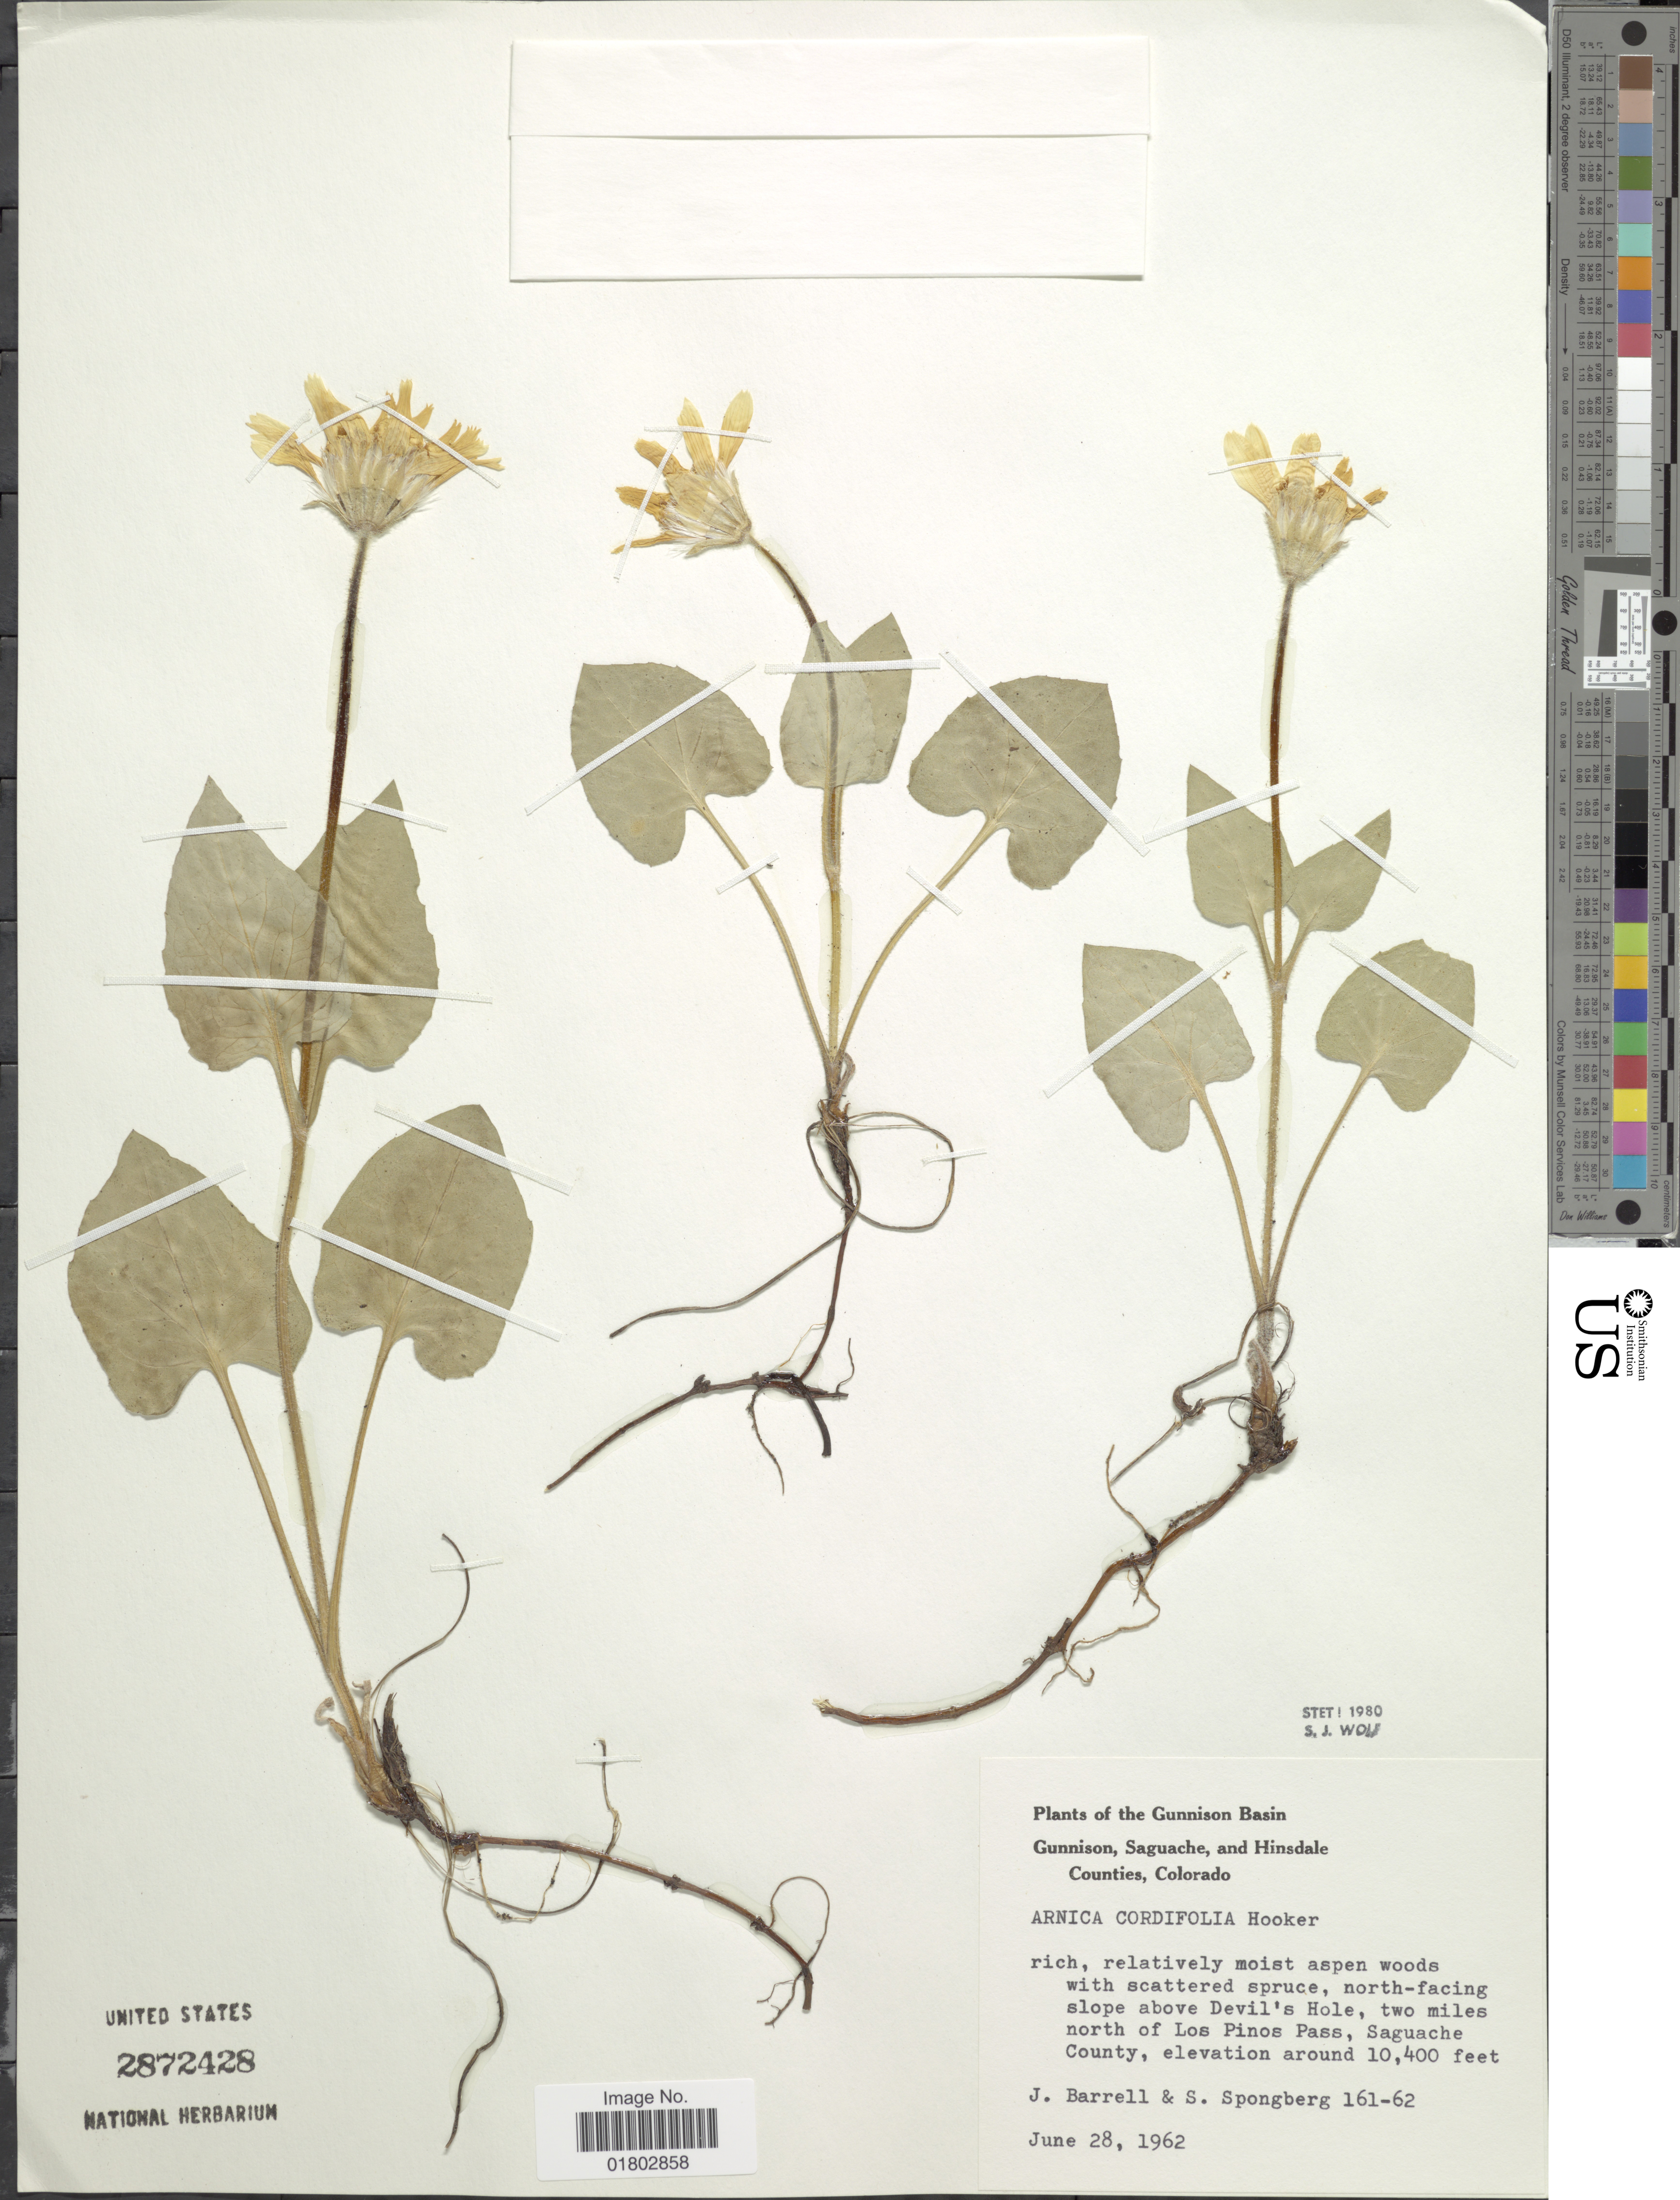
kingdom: Plantae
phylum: Tracheophyta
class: Magnoliopsida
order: Asterales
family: Asteraceae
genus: Arnica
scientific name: Arnica cordifolia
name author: Hook.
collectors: J. Barrell & S. A.Spongberg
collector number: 161-62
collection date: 1962-06-28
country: United States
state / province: Colorado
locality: The Gunnison Basin Gunnison, Saguache, and Hinsdale Counties, north-facing slope above Devil's Ho;e, two miles north of Los Pinos Pass, Saguache County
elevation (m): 3170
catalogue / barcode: US 2872428